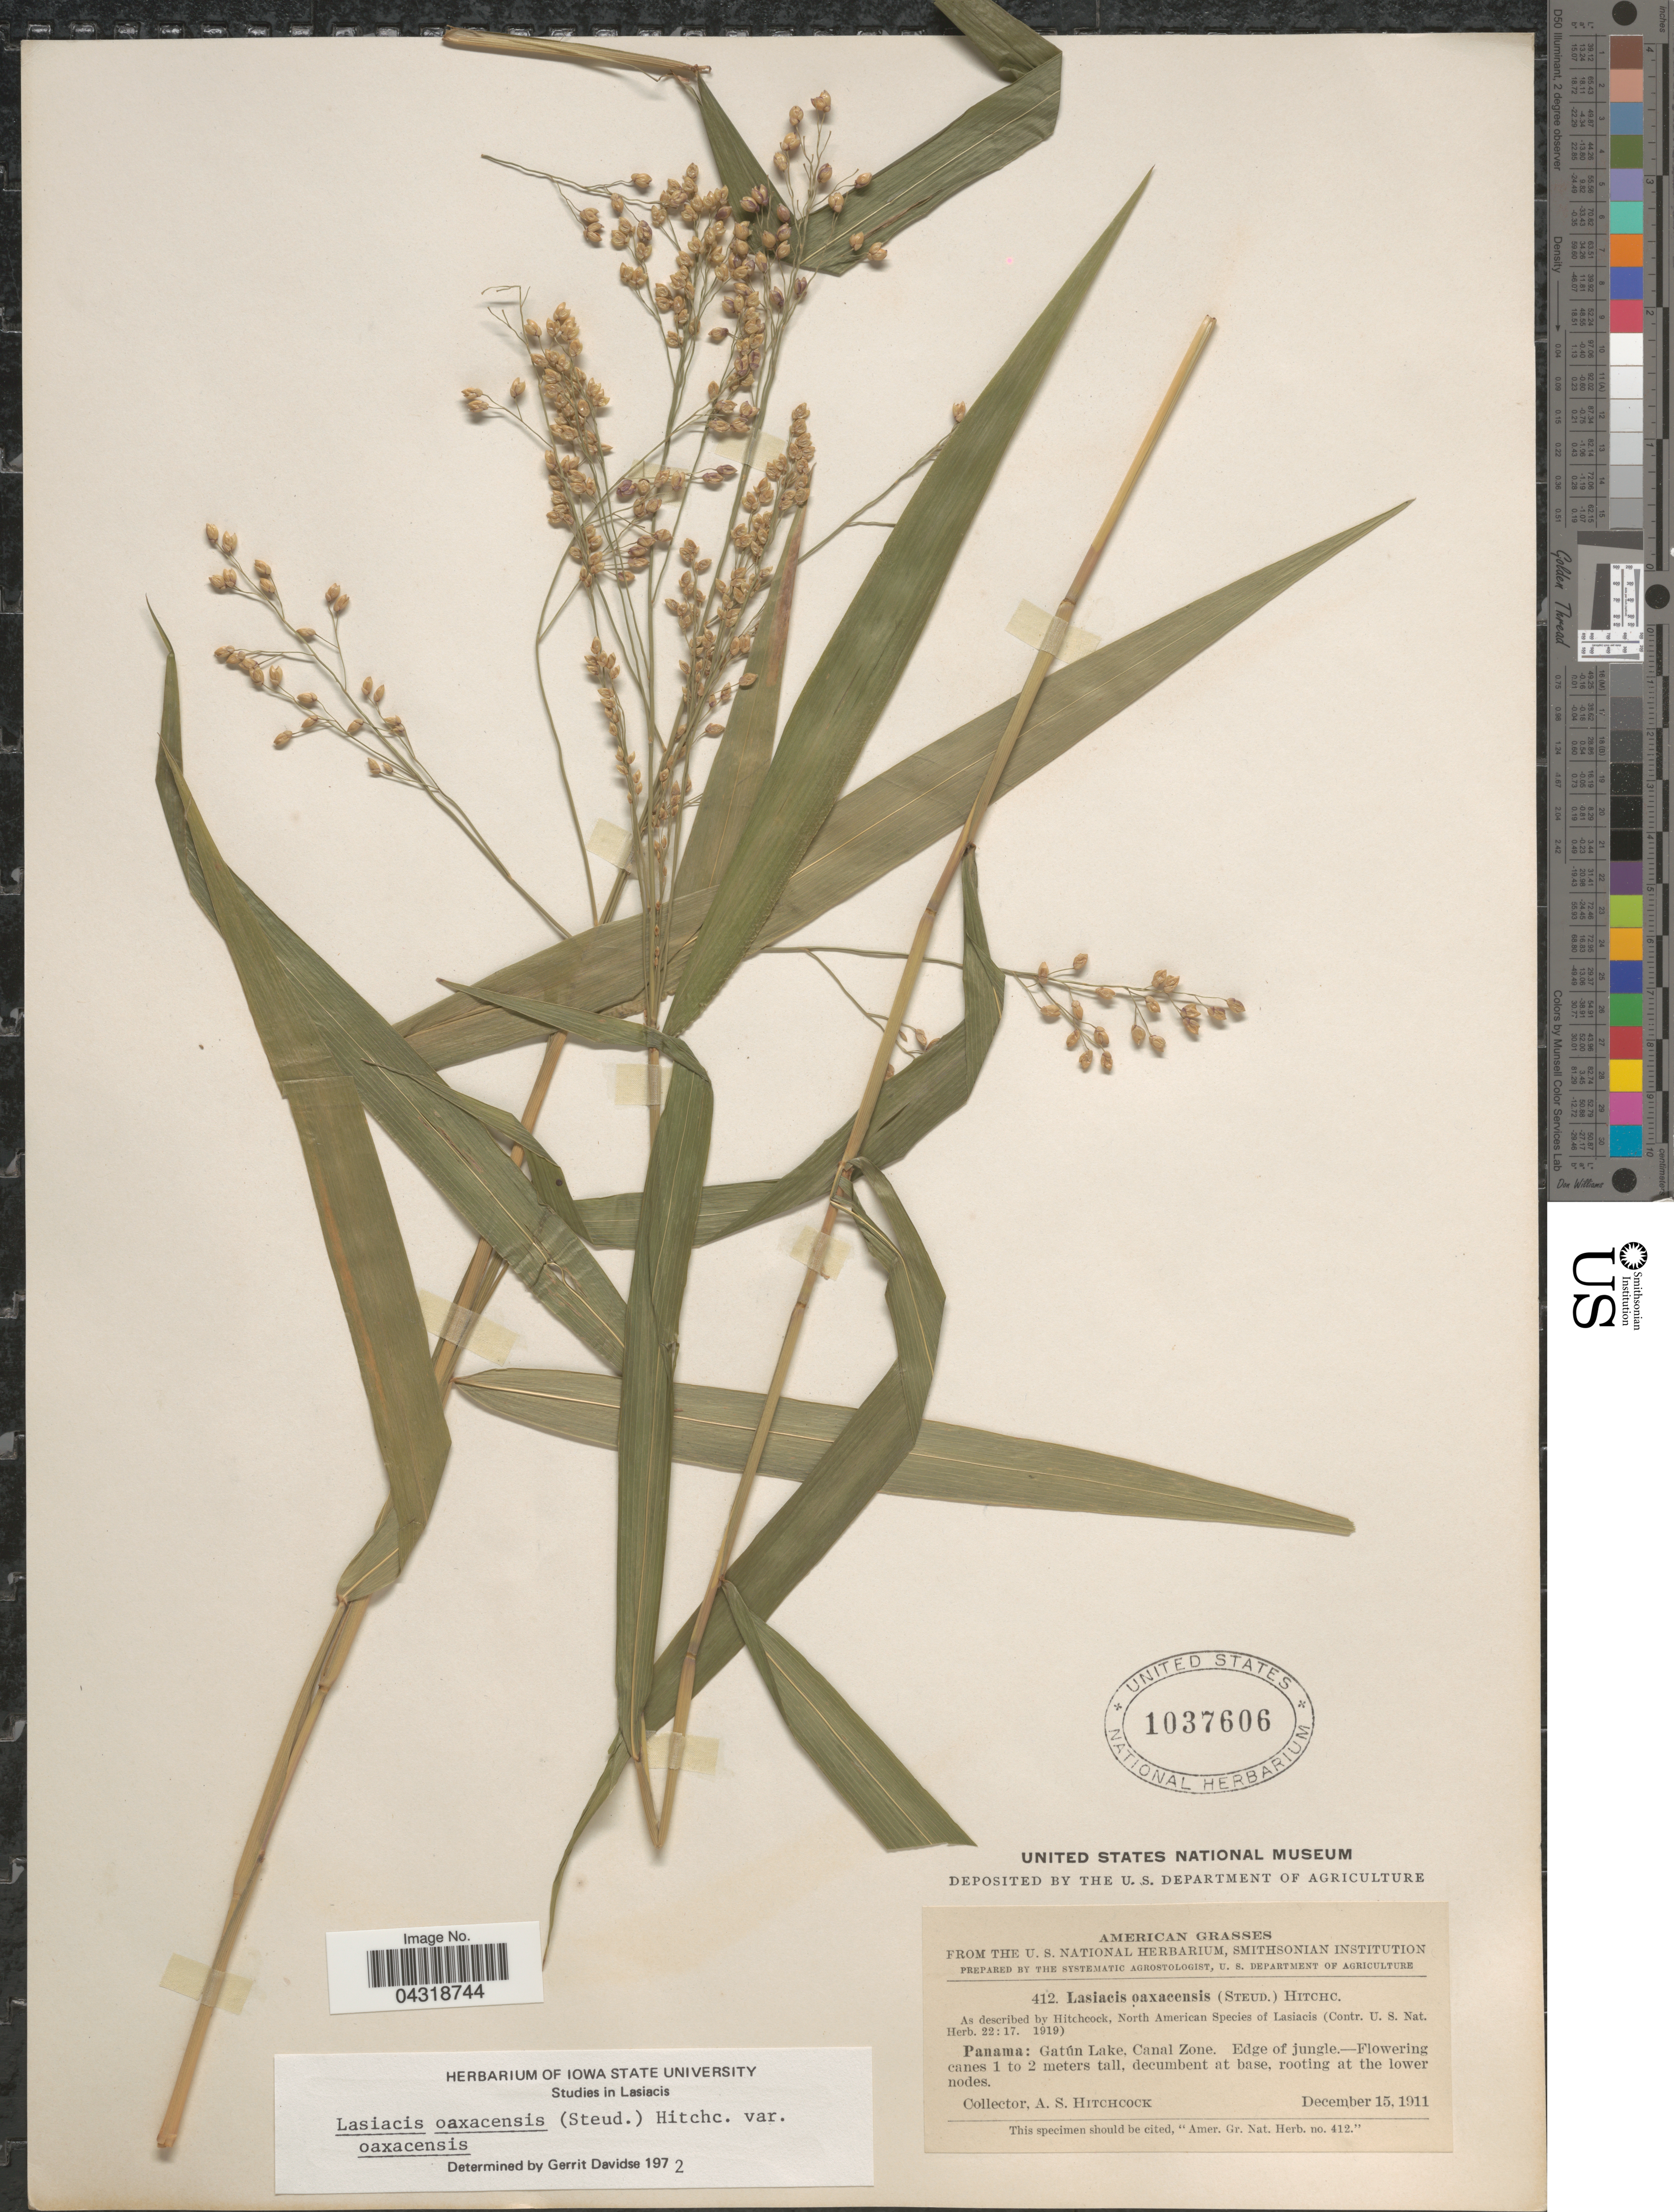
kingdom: Plantae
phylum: Tracheophyta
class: Liliopsida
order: Poales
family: Poaceae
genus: Lasiacis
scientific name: Lasiacis oaxacensis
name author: (Steud.) Hitchc.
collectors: A. S. Hitchcock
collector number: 412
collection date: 1911-12-15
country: Panama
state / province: Panamá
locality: Gatún Lake, Canal Zone.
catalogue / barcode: US 1037606